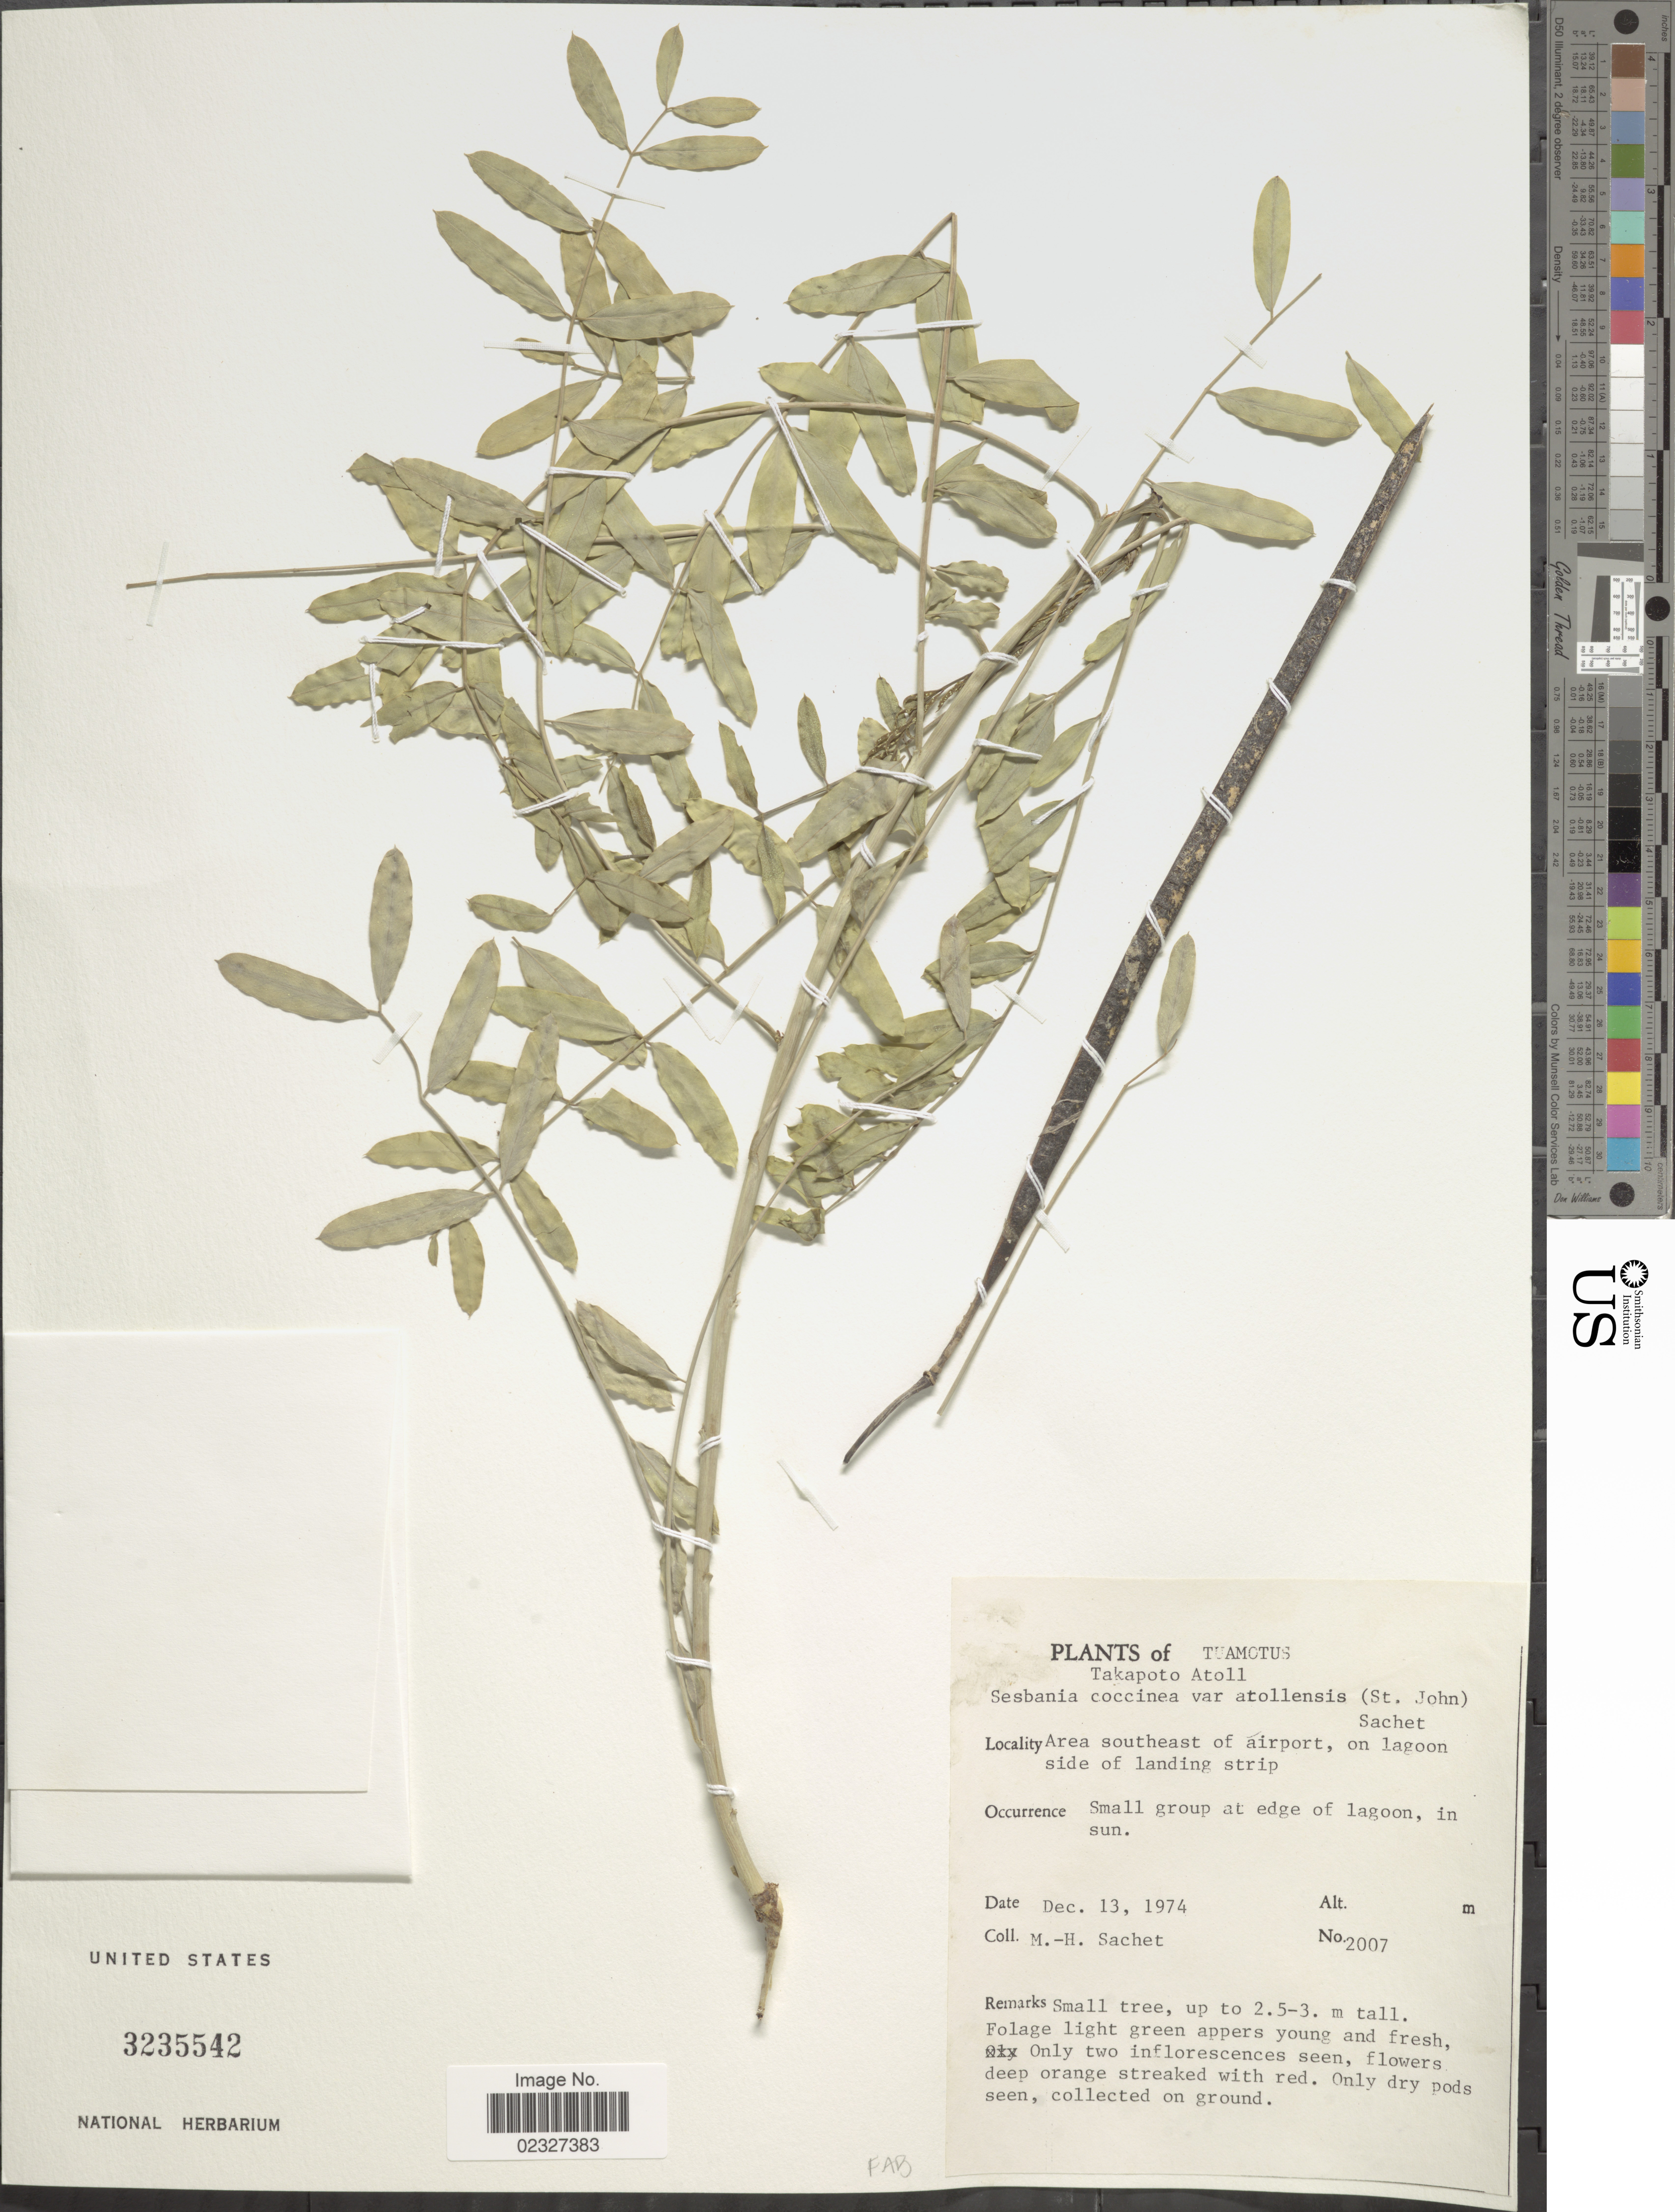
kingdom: Plantae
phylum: Tracheophyta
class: Magnoliopsida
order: Fabales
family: Fabaceae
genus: Sesbania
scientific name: Sesbania coccinea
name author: (L. f.) Poir.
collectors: M.-H. Sachet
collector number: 2007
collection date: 1974-12-13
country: French Polynesia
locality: Tuamotus, Takapoto Atoll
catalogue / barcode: US 3235542